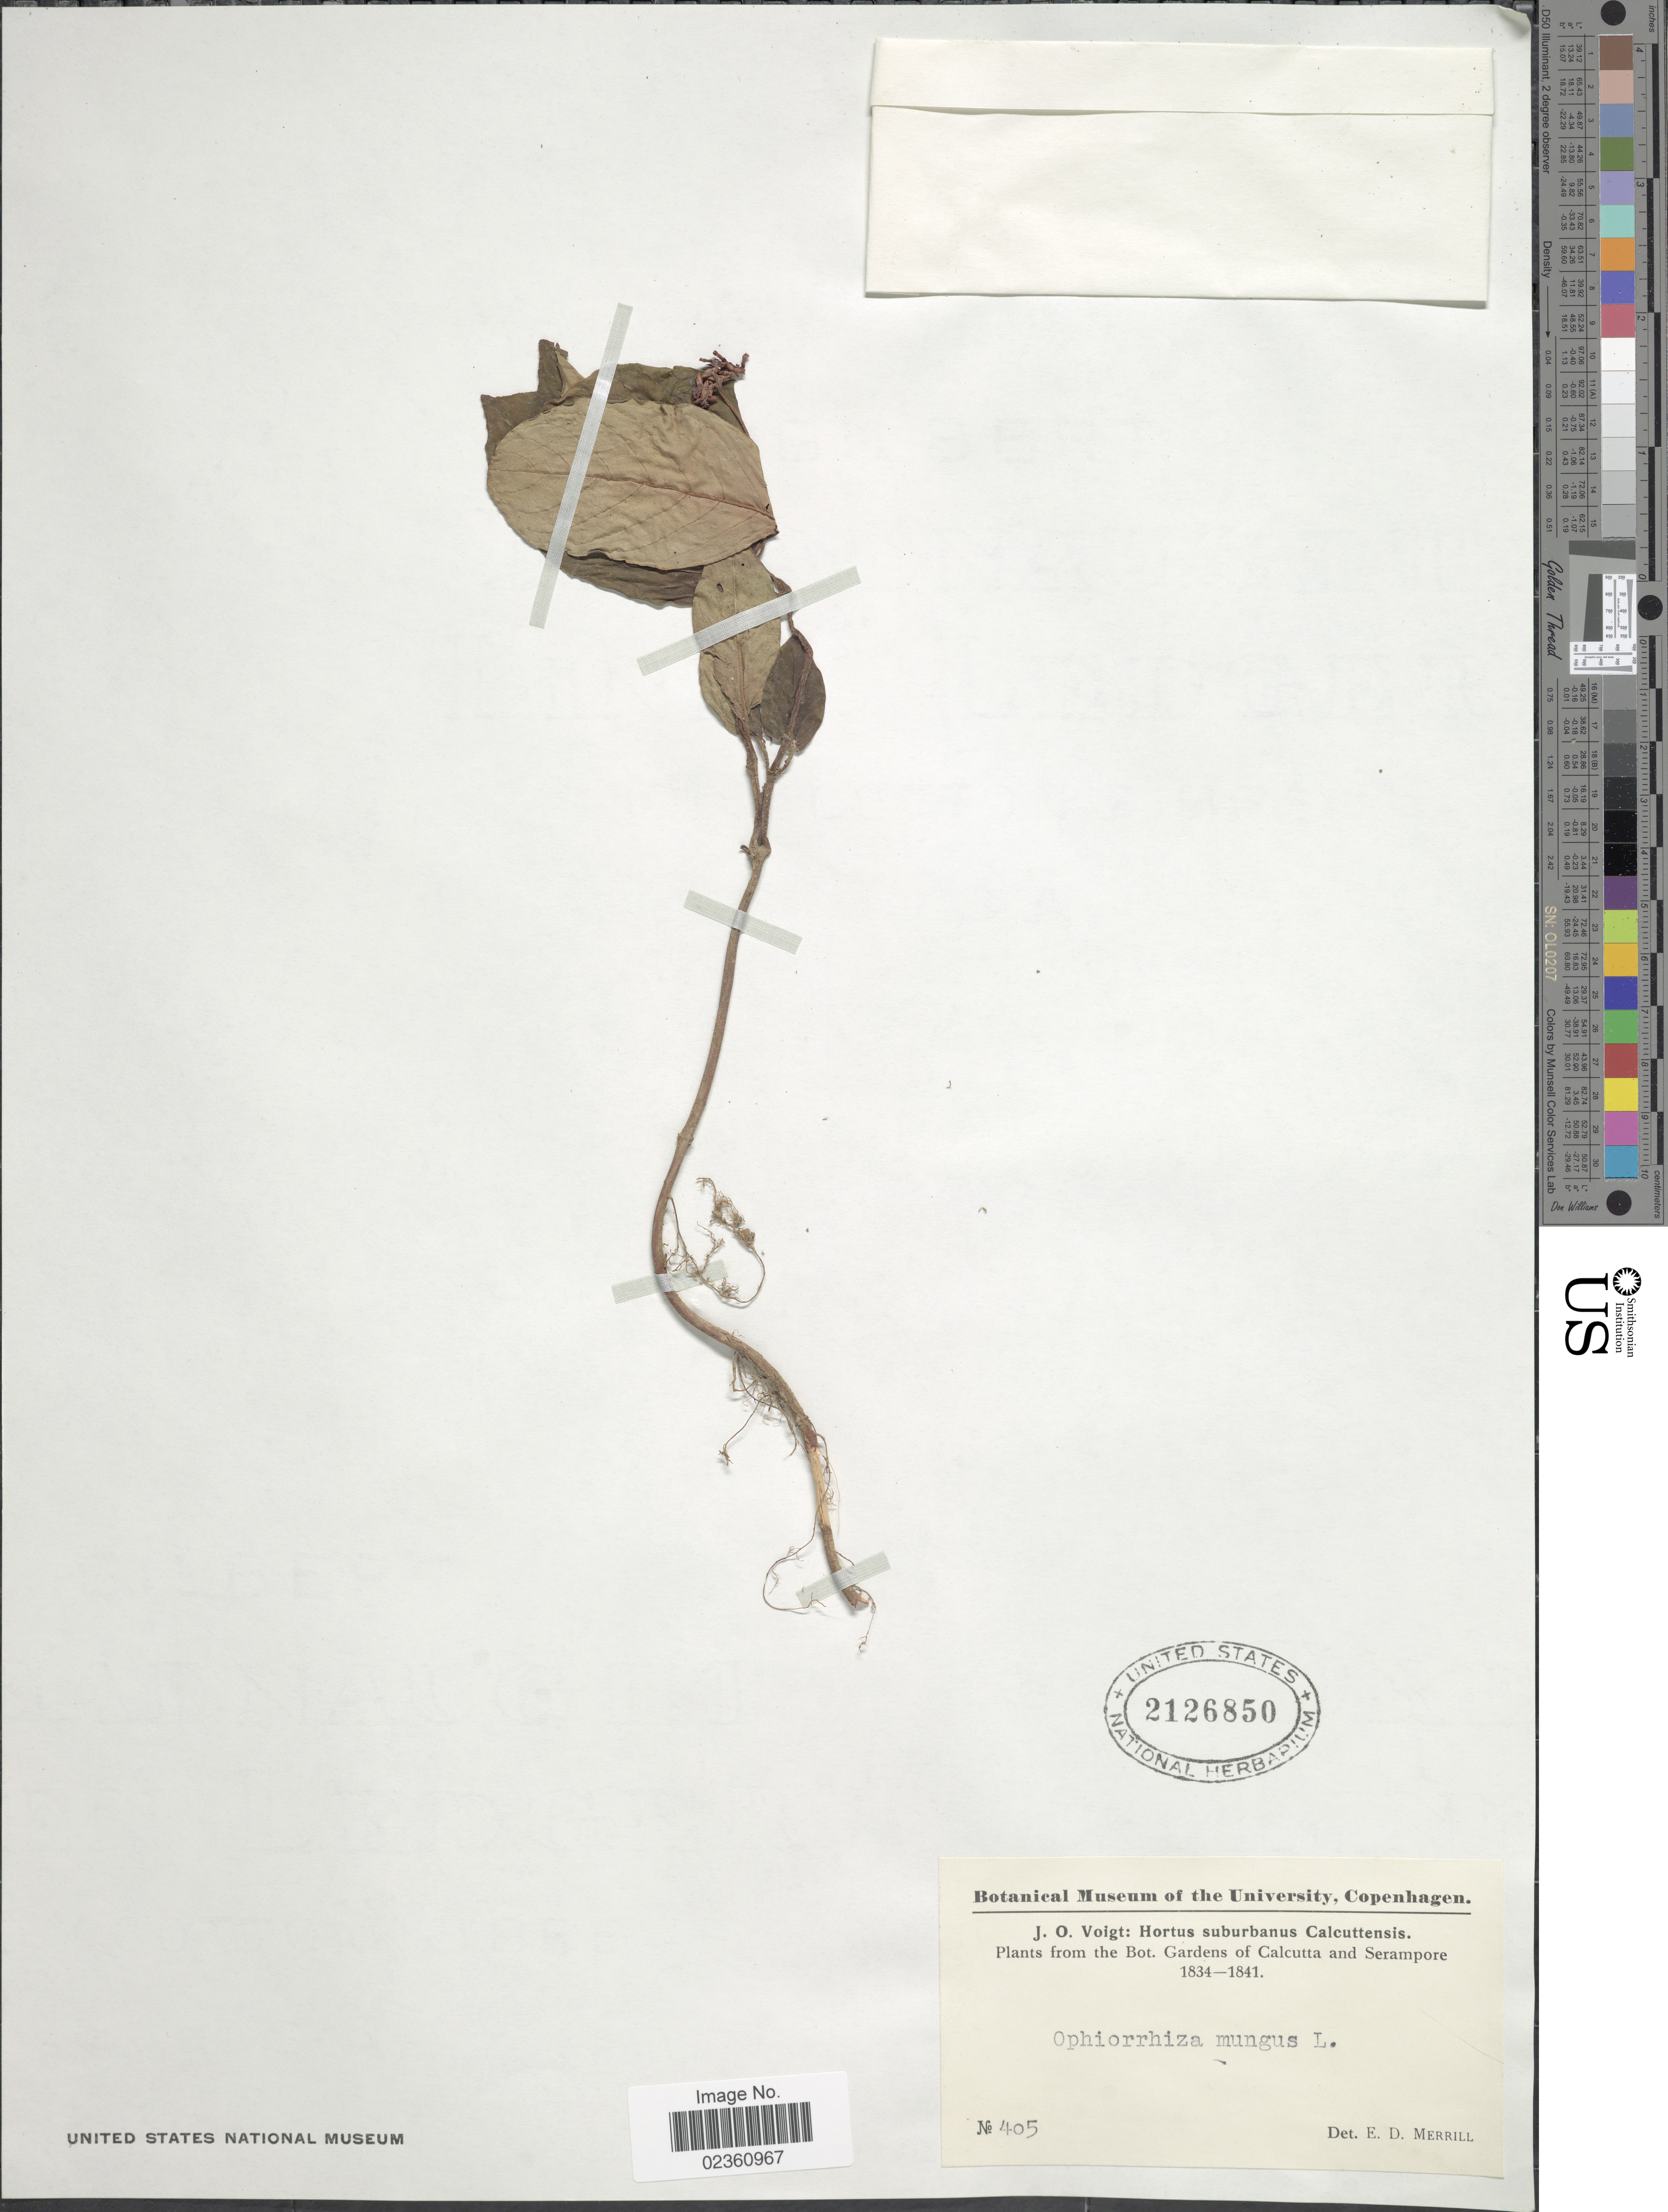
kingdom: Plantae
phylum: Tracheophyta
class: Magnoliopsida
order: Gentianales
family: Rubiaceae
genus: Ophiorrhiza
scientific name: Ophiorrhiza mungos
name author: L.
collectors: J. O. Voigt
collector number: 405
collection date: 1834/1841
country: India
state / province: West Bengal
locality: The Bot. Gardens of Calcutta and Serampore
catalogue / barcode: US 2126850